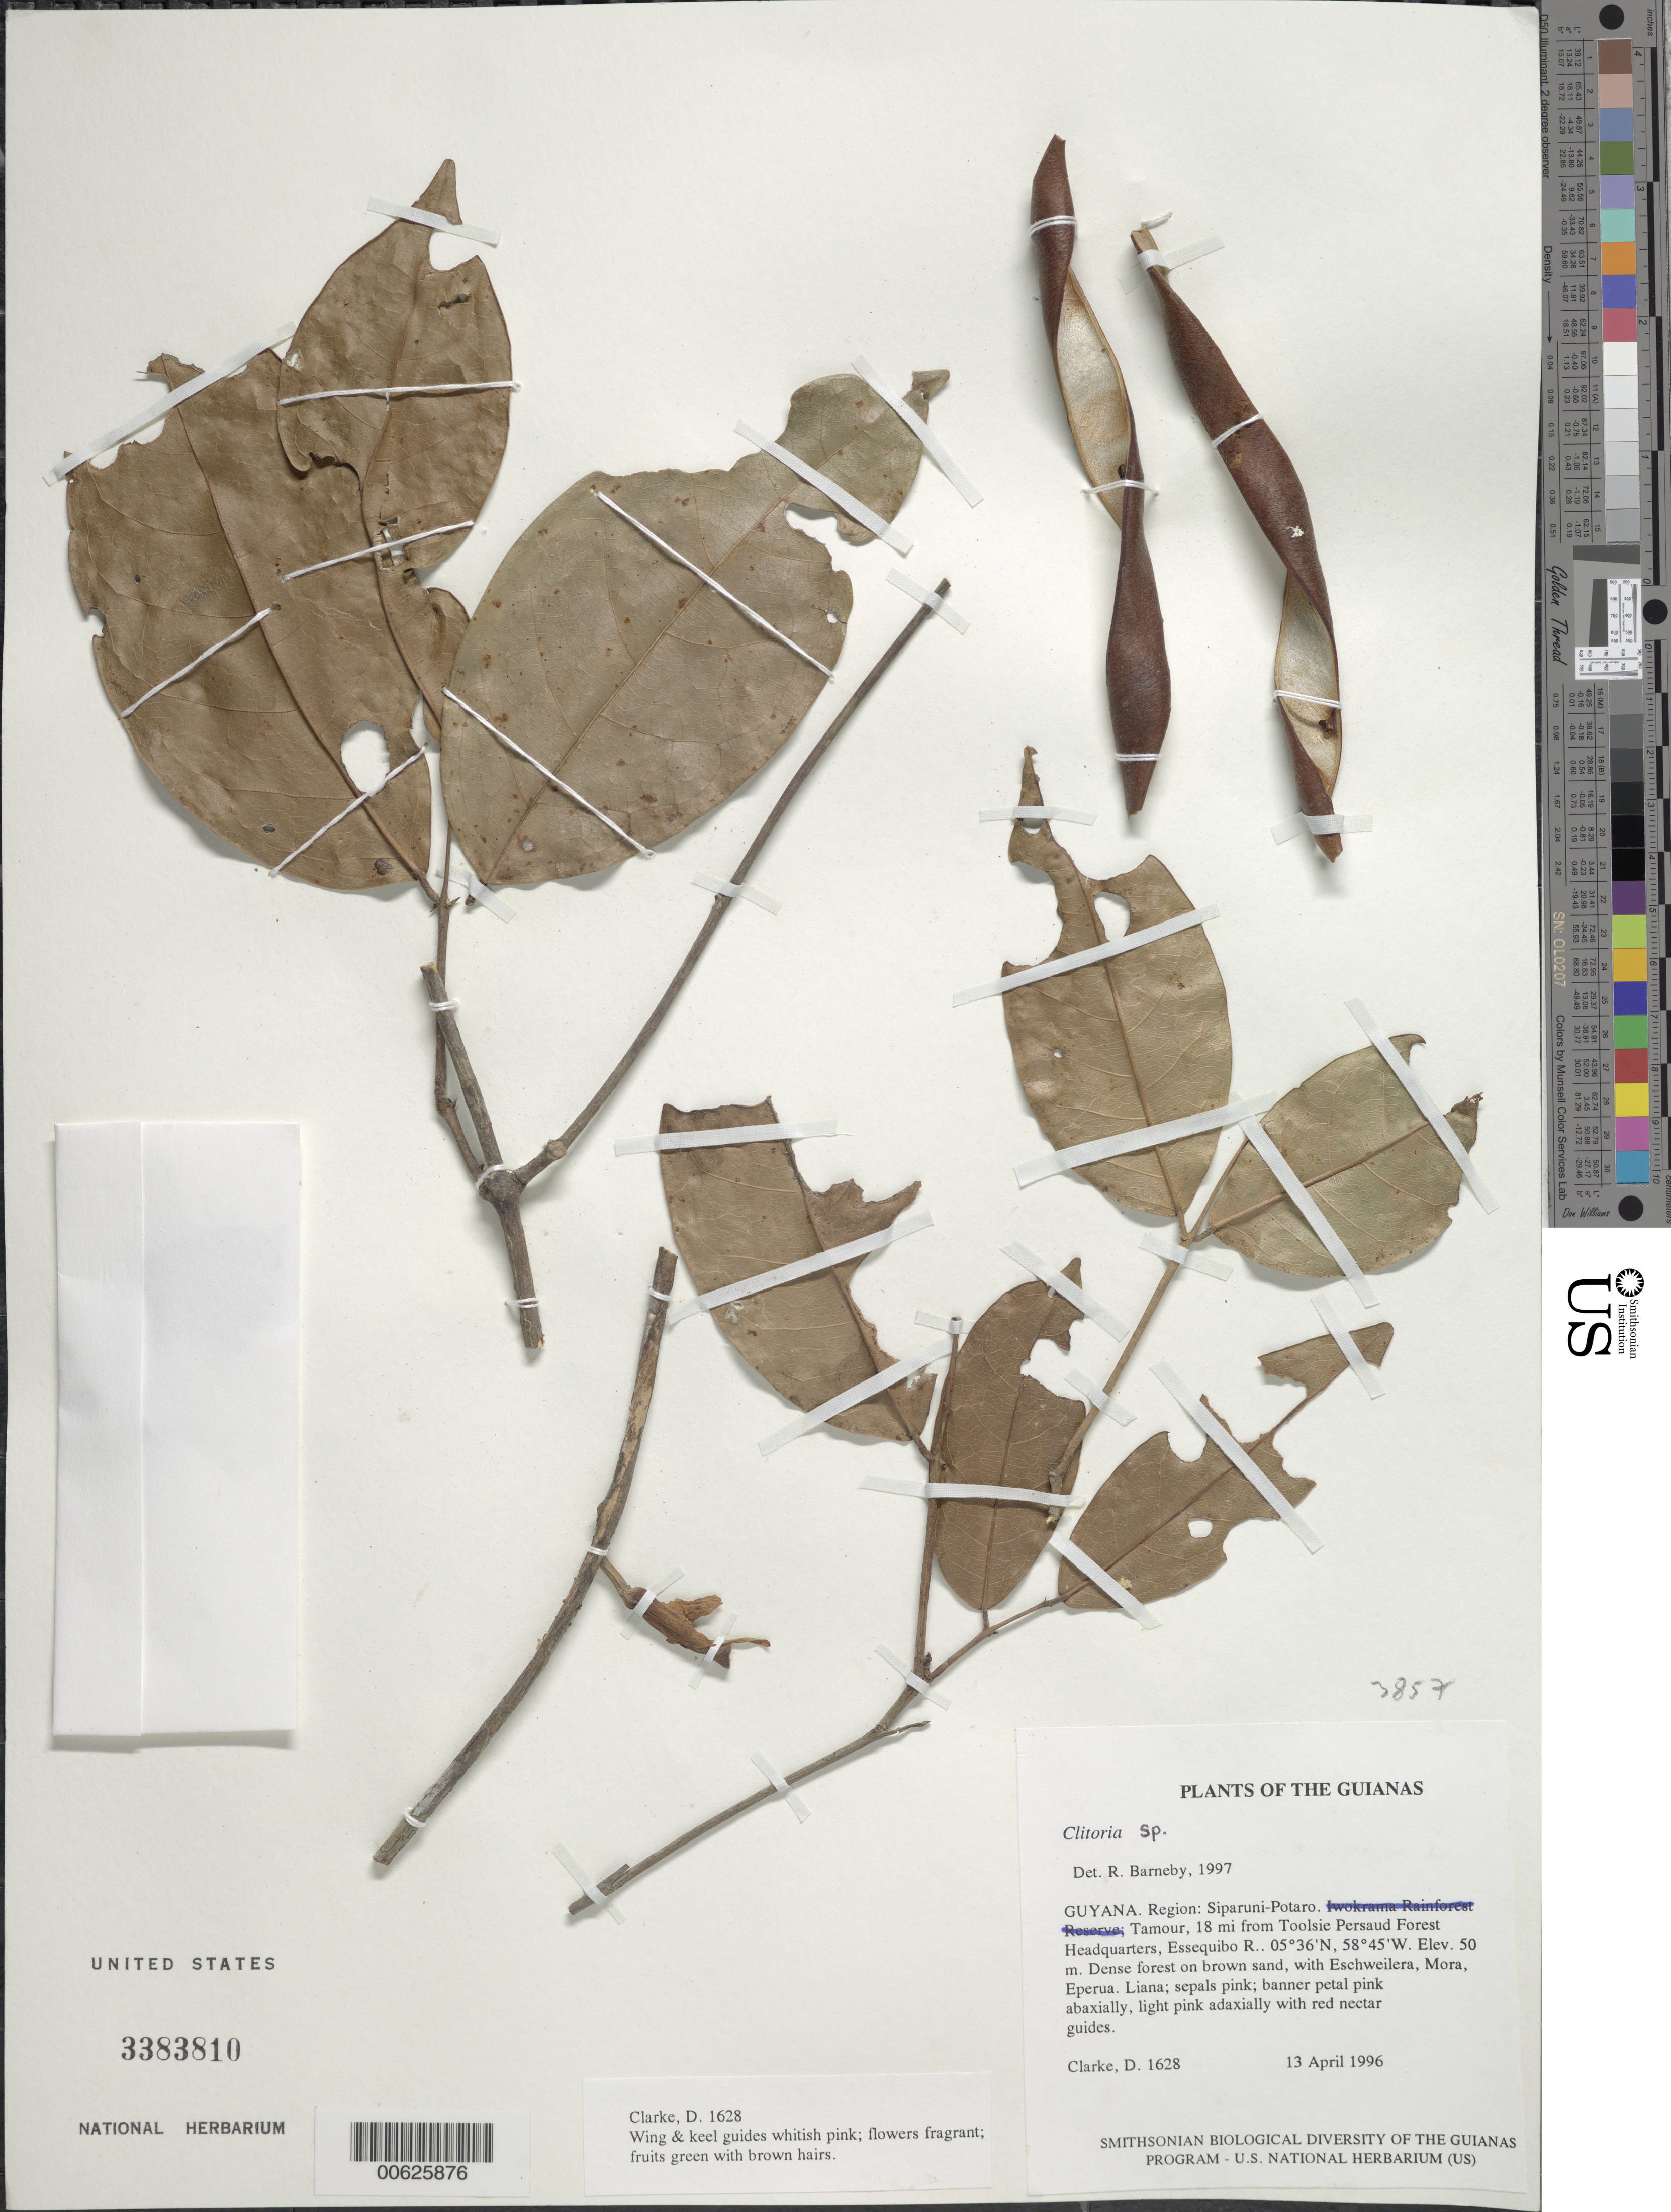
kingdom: Plantae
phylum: Tracheophyta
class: Magnoliopsida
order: Fabales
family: Fabaceae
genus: Clitoria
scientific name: Clitoria sp.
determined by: Barneby, Rupert C., (NY)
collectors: H. D. Clarke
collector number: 1628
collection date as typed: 13 April 1996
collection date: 1996-04-13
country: Guyana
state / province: Potaro-Siparuni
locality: Tamour, 18 mi from Toolsie Persaud Forest Headquarters, Essequibo R.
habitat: Dense forest on brown sand, with Eschweilera, Mora, Eperua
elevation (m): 50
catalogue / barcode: US 3383810